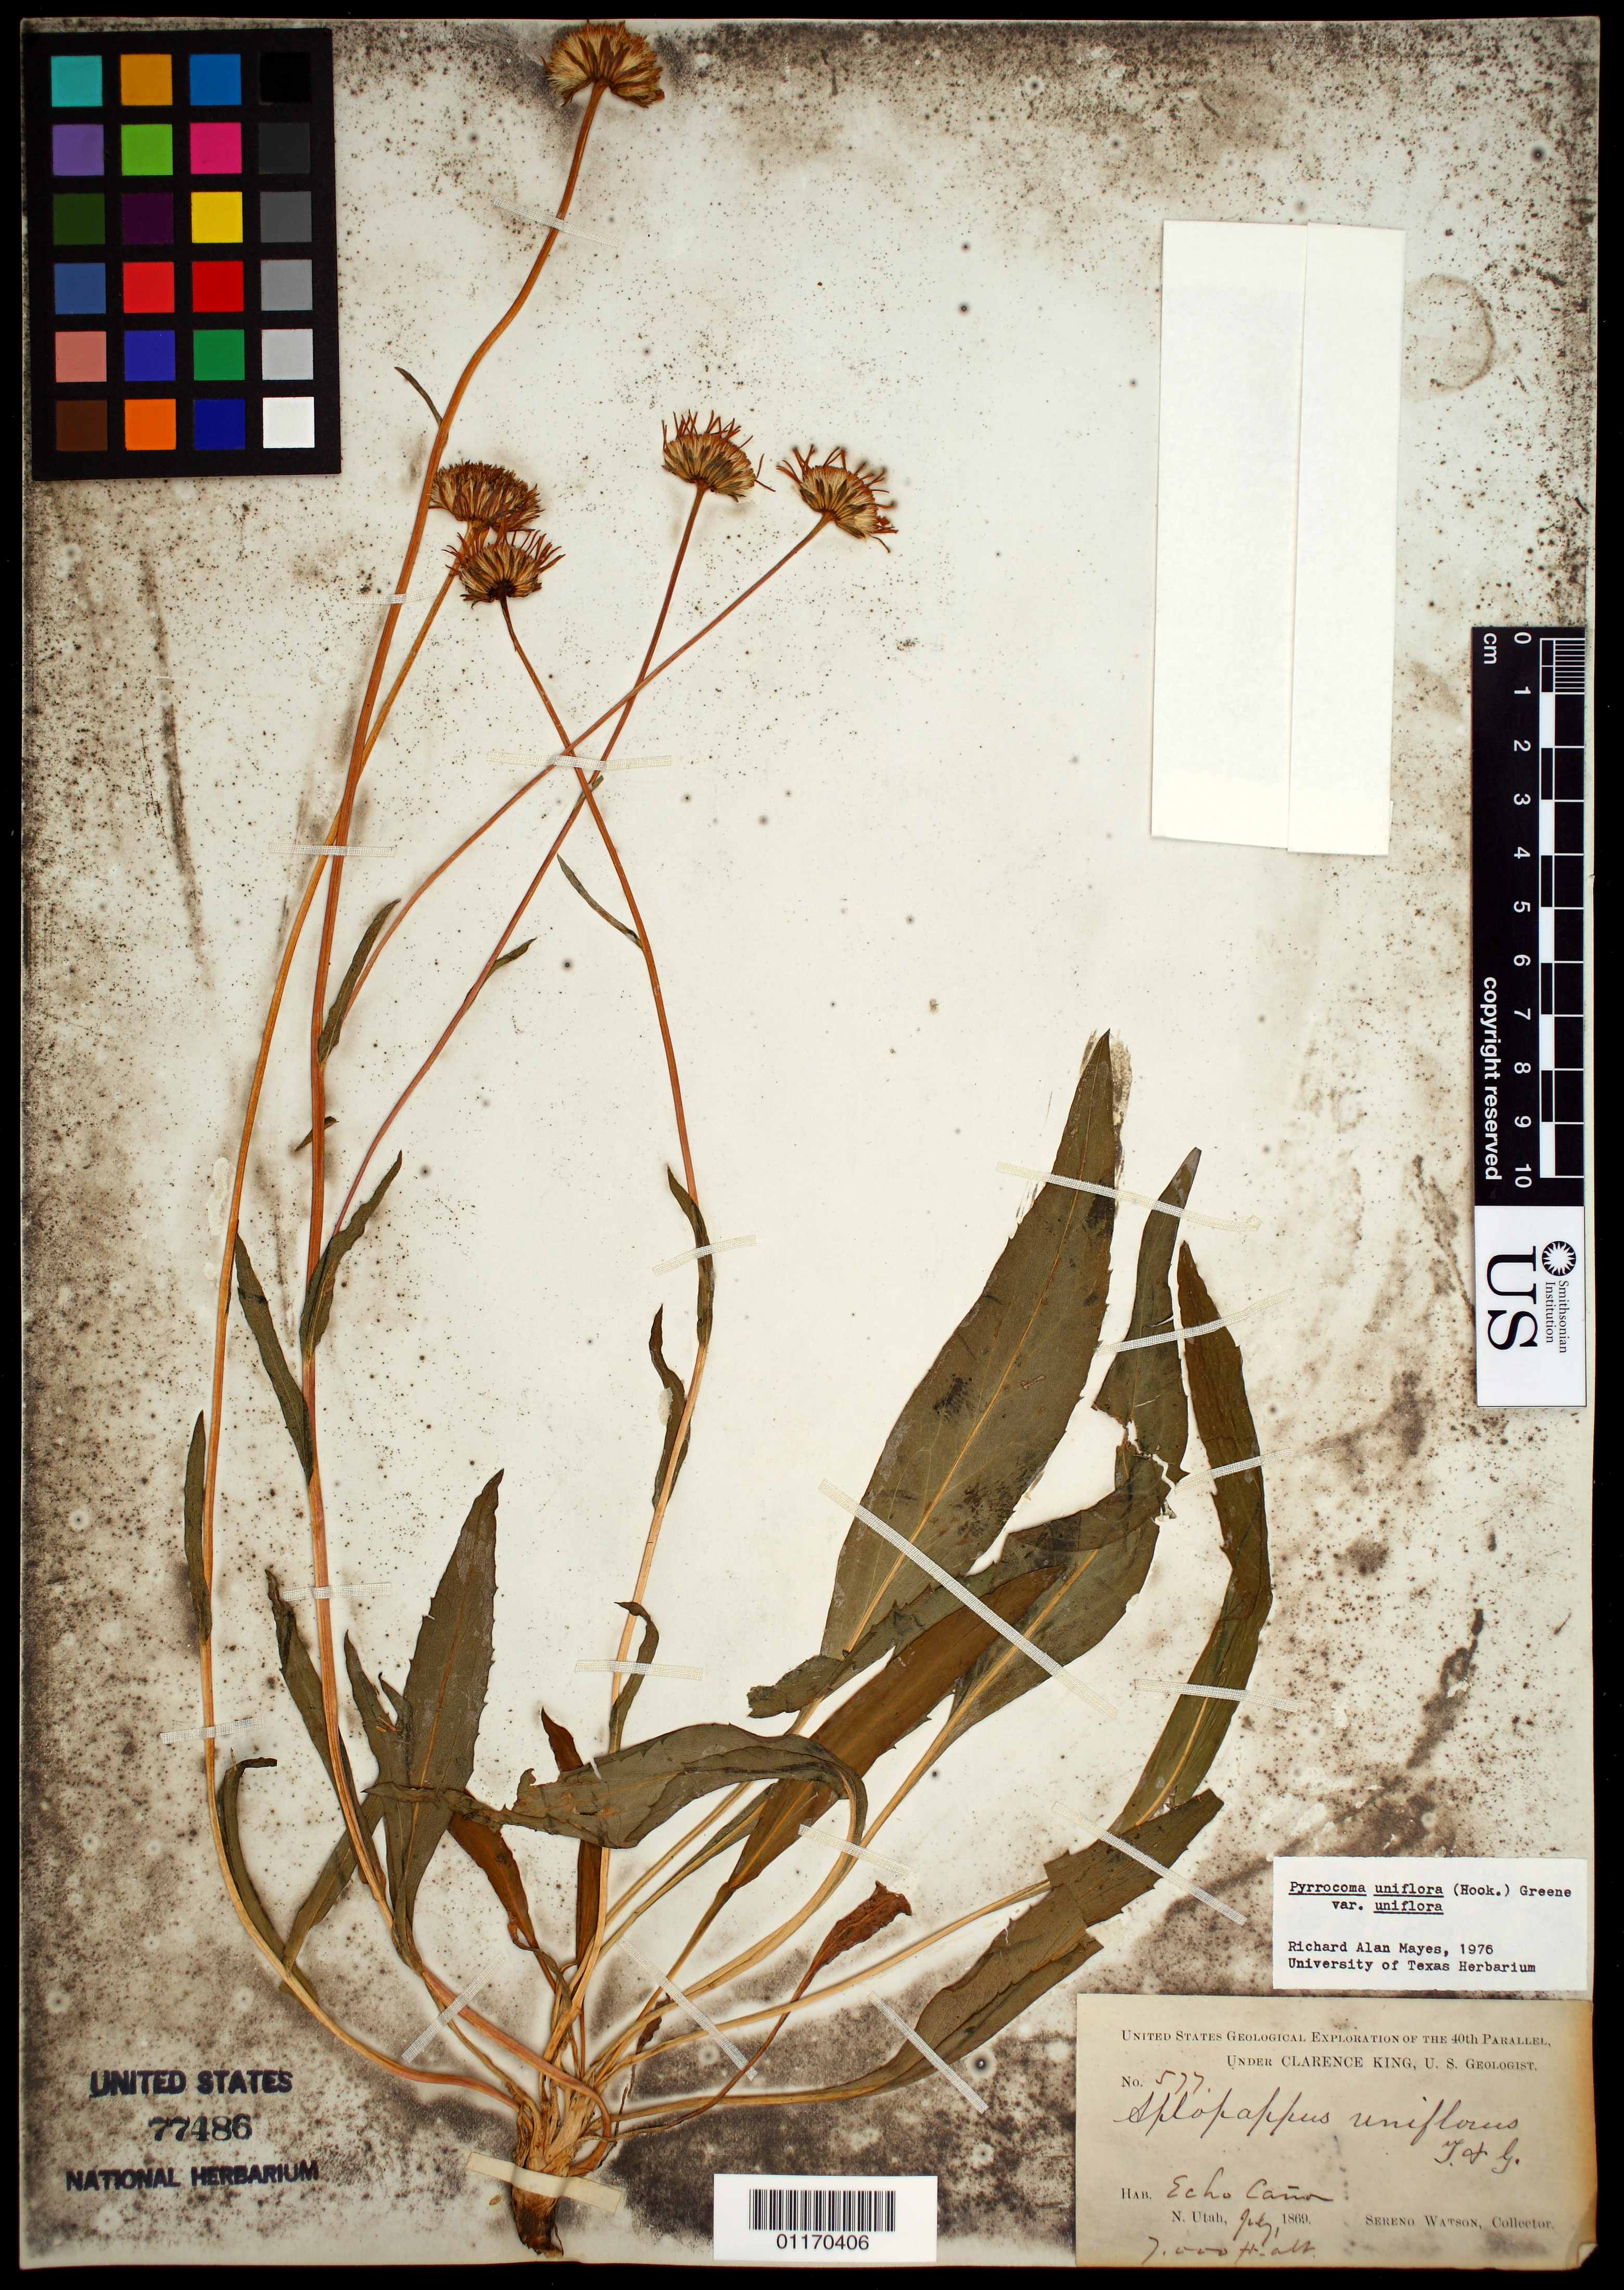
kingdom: Plantae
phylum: Tracheophyta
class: Magnoliopsida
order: Asterales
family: Asteraceae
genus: Pyrrocoma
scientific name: Pyrrocoma uniflora var. uniflora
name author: (Hook.) Greene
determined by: Mayes, R. A.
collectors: S. Watson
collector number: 577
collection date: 1869-07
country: United States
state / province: Utah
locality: Echo Canyon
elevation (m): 2134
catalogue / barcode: US 77486